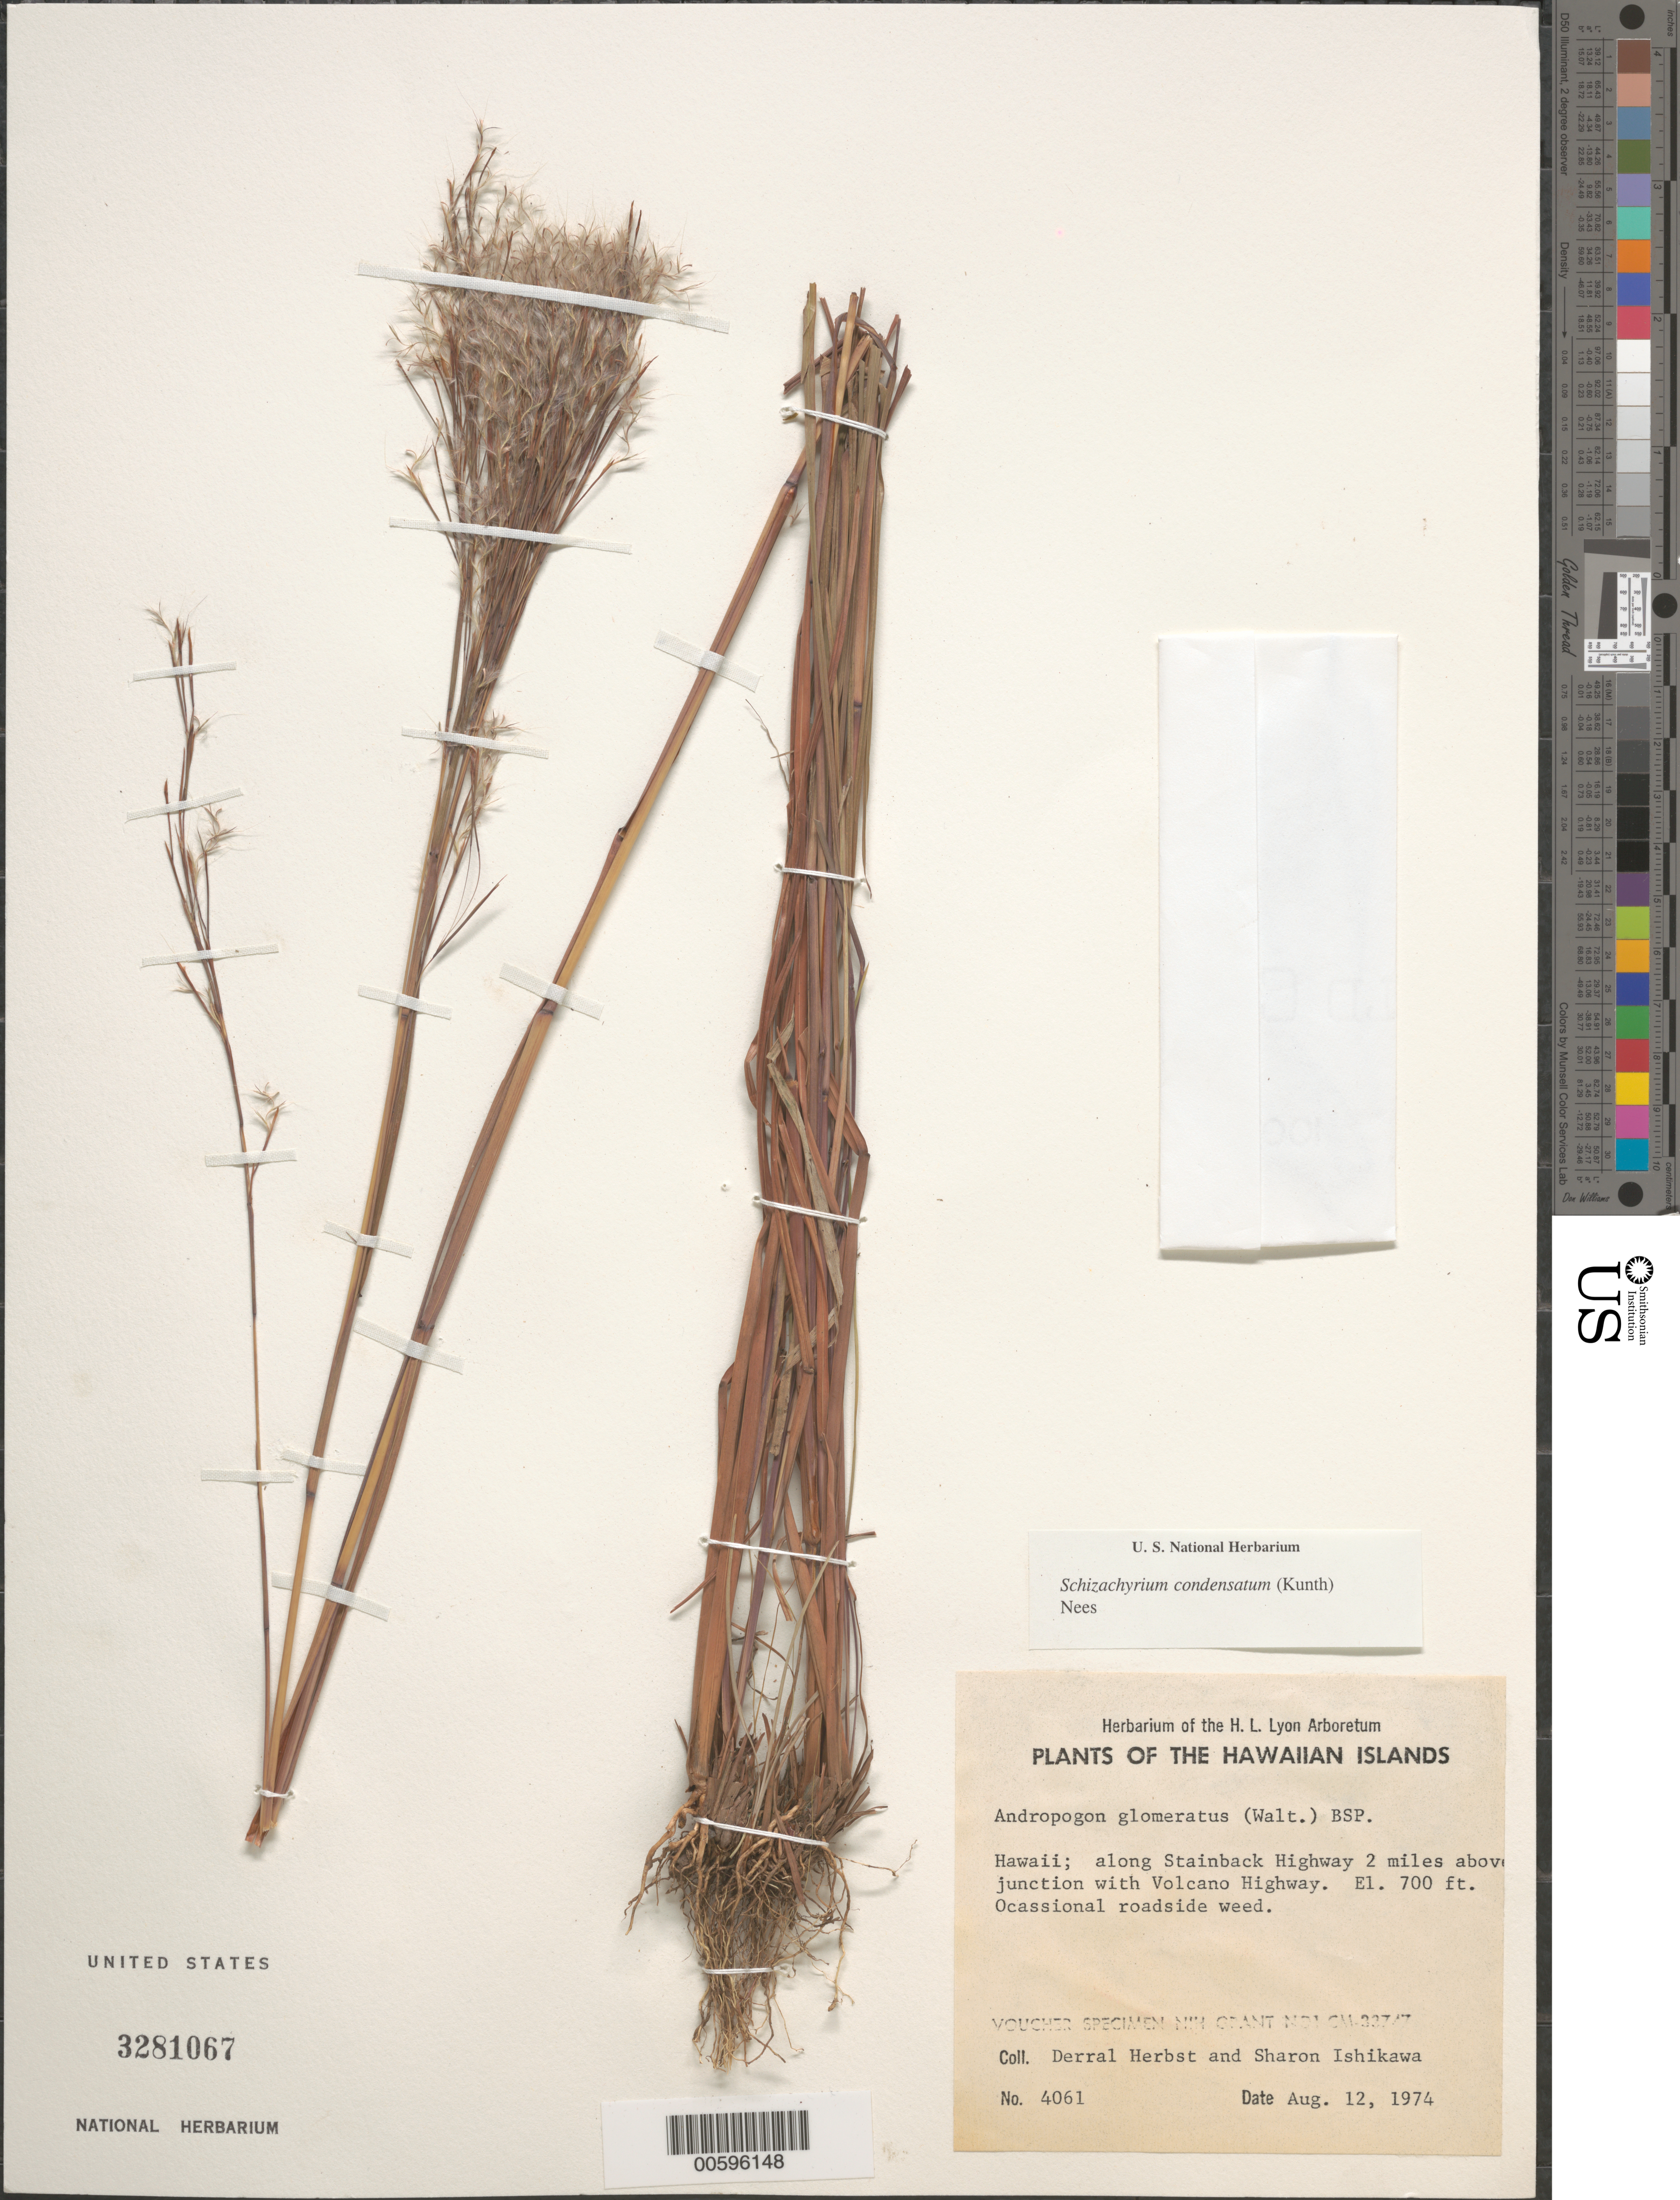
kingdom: Plantae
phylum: Tracheophyta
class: Liliopsida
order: Poales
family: Poaceae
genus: Schizachyrium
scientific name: Schizachyrium microstachyum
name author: (Desv. ex Ham.) Roseng. et al.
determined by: Faccenda, K.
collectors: D. R. Herbst & S. Ishikawa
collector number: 4061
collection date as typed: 12 Aug 1974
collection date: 1974-08-12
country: United States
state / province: Hawaii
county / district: Hawaii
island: Hawaii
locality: Along Stainback Hwy 2 mi above jct with Volcano Hwy.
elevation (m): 213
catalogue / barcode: US 3281067